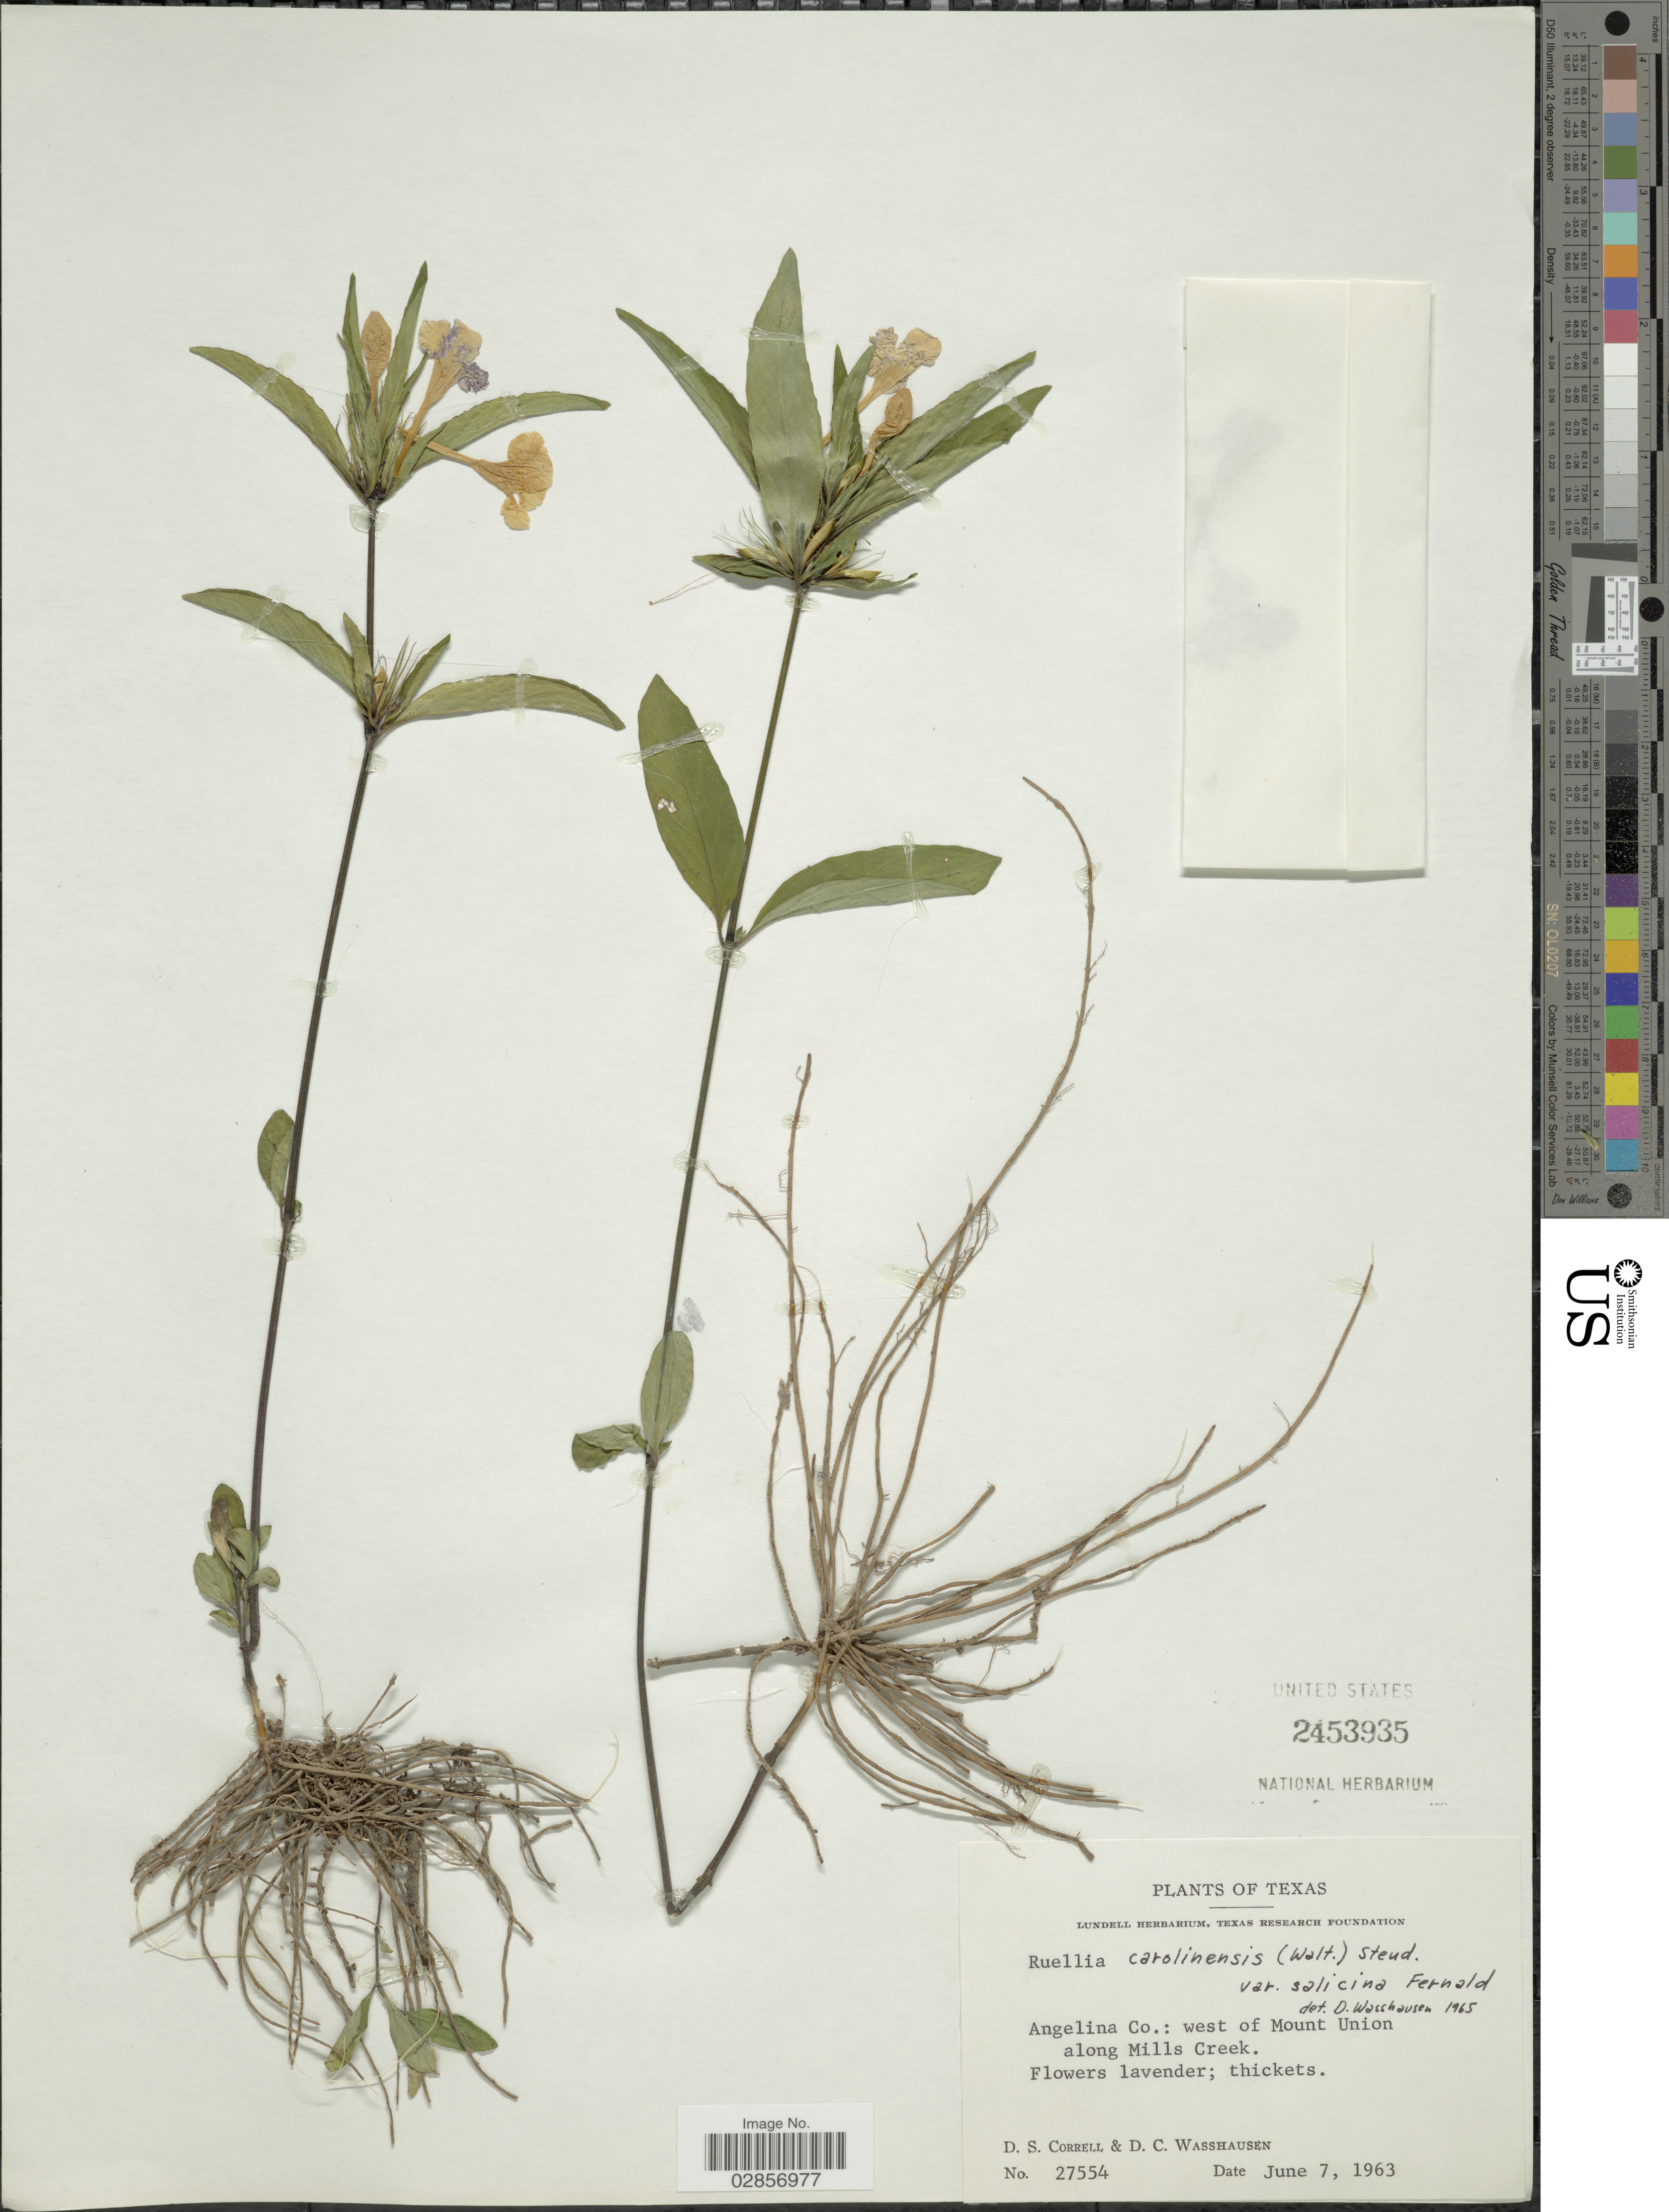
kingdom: Plantae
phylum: Tracheophyta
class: Magnoliopsida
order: Lamiales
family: Acanthaceae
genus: Ruellia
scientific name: Ruellia caroliniensis var. salicina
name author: Fernald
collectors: D. S. Correll & D. C. Wasshausen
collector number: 27554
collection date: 1963-06-07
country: United States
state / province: Texas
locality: Angelina Co.: west of Mount Union along Mills Creek.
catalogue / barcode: US 2453935